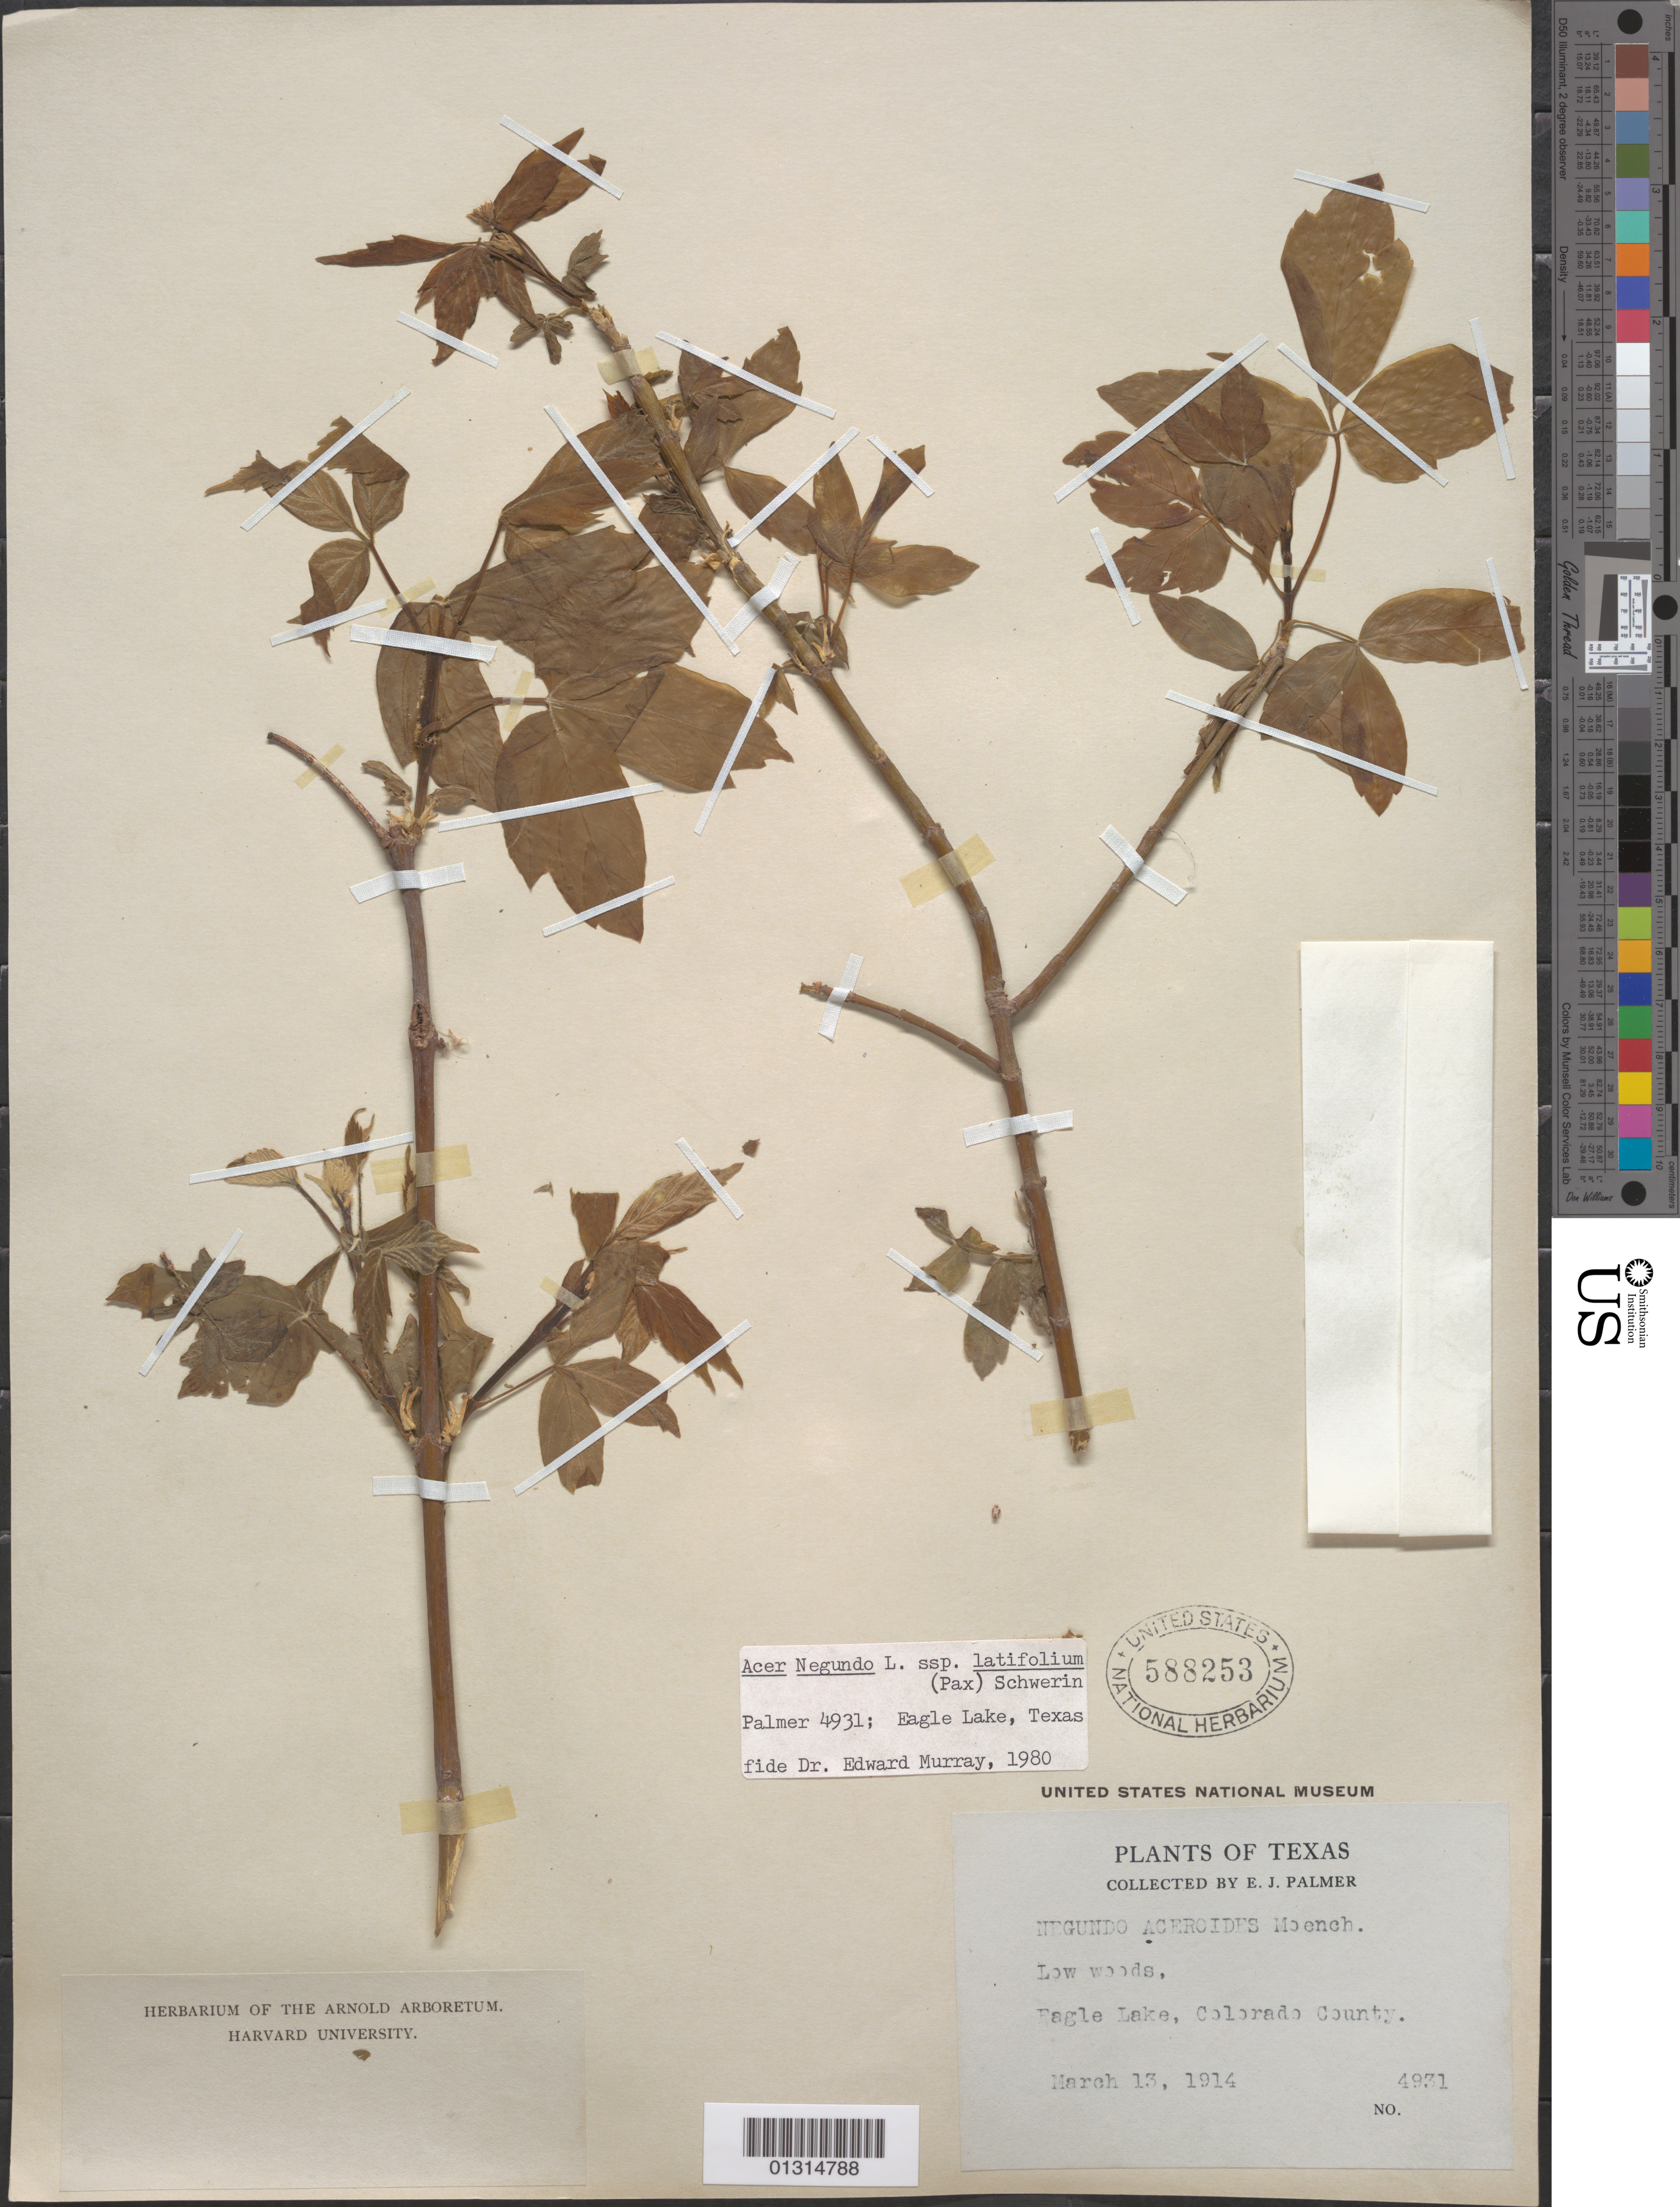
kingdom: Plantae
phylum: Tracheophyta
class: Magnoliopsida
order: Sapindales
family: Sapindaceae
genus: Acer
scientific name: Acer negundo subsp. latifolium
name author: (Pax) Schwer.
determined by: Murray, Edward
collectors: E. J. Palmer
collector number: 4931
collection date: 1914-03-13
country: United States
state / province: Texas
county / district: Colorado County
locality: Colorado County, Eagle Lake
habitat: Low woods.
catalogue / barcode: US 588253